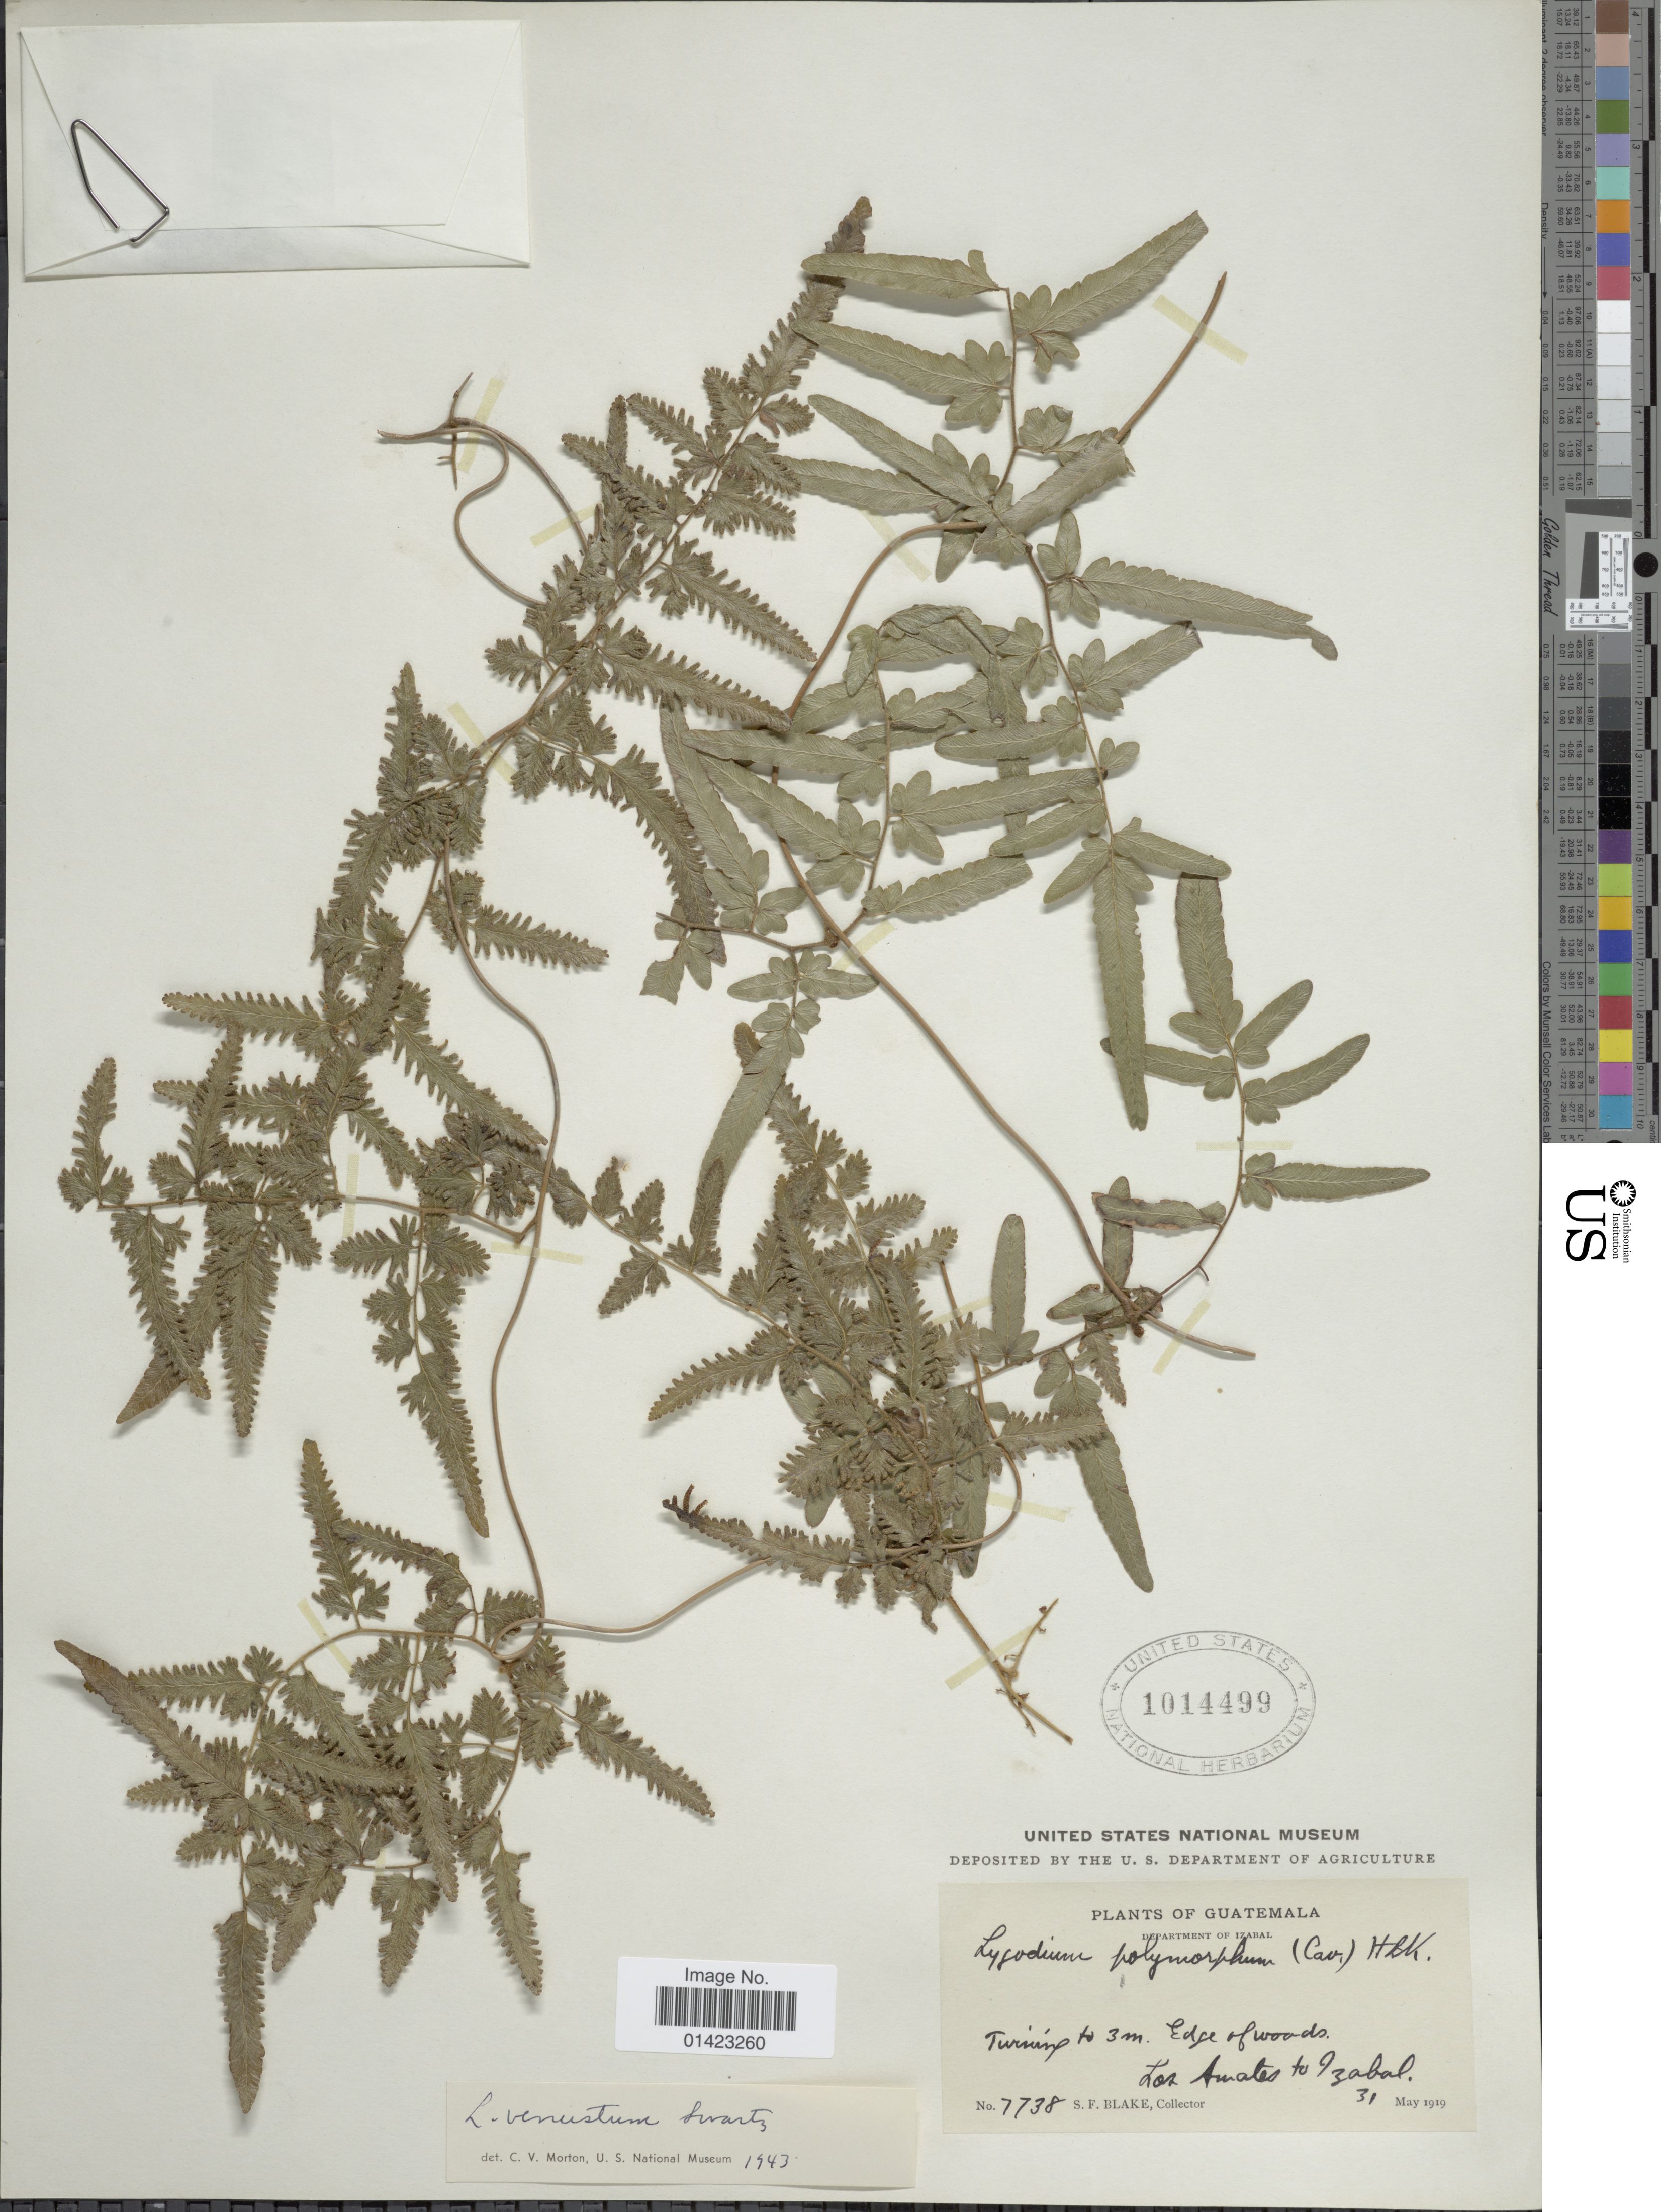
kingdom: Plantae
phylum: Tracheophyta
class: Polypodiopsida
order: Schizaeales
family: Lygodiaceae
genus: Lygodium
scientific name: Lygodium venustum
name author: Sw.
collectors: S. Blake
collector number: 7738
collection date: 1919-05-31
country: Guatemala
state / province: Izabal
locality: Department of Izabal, edge of woods, Los Amates to Izabal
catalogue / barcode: US 1014499